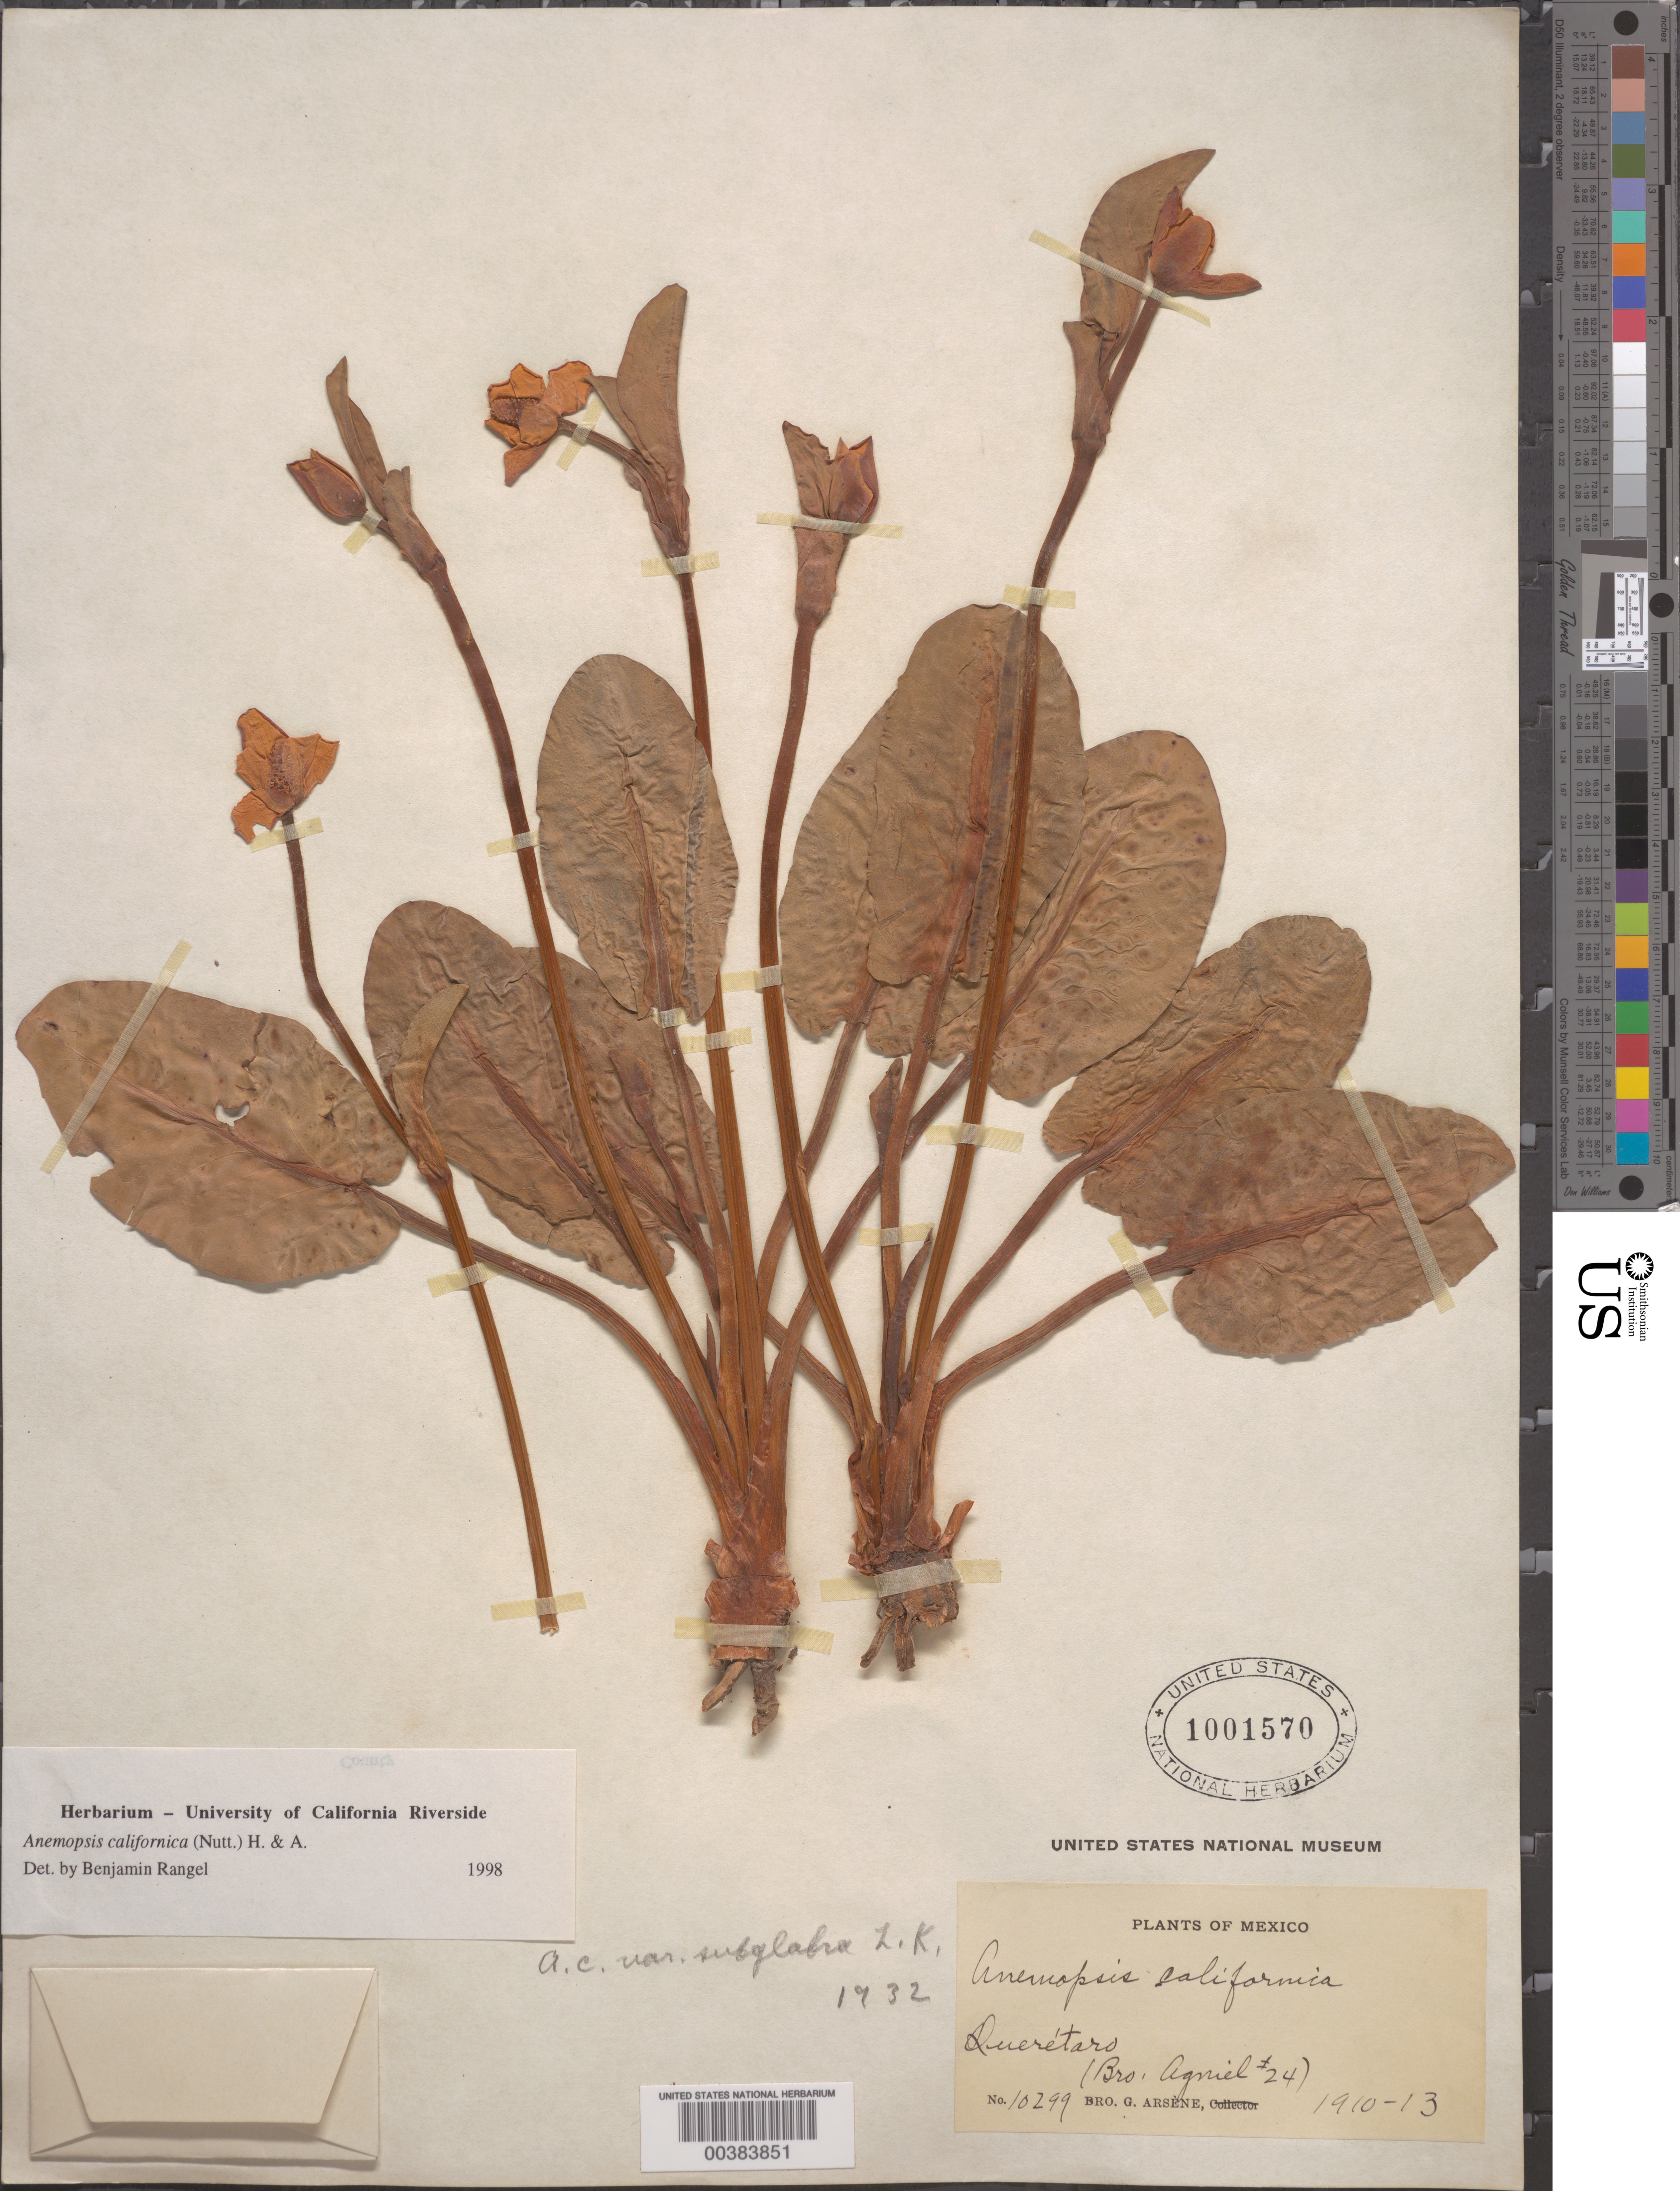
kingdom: Plantae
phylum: Tracheophyta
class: Magnoliopsida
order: Piperales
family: Saururaceae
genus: Anemopsis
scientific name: Anemopsis californica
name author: (Nutt.) Hook. & Arn.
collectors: Bro. Agniel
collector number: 24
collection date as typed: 1910 to -- -- 1913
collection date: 1910/1913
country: Mexico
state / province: Querétaro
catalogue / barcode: US 1001570